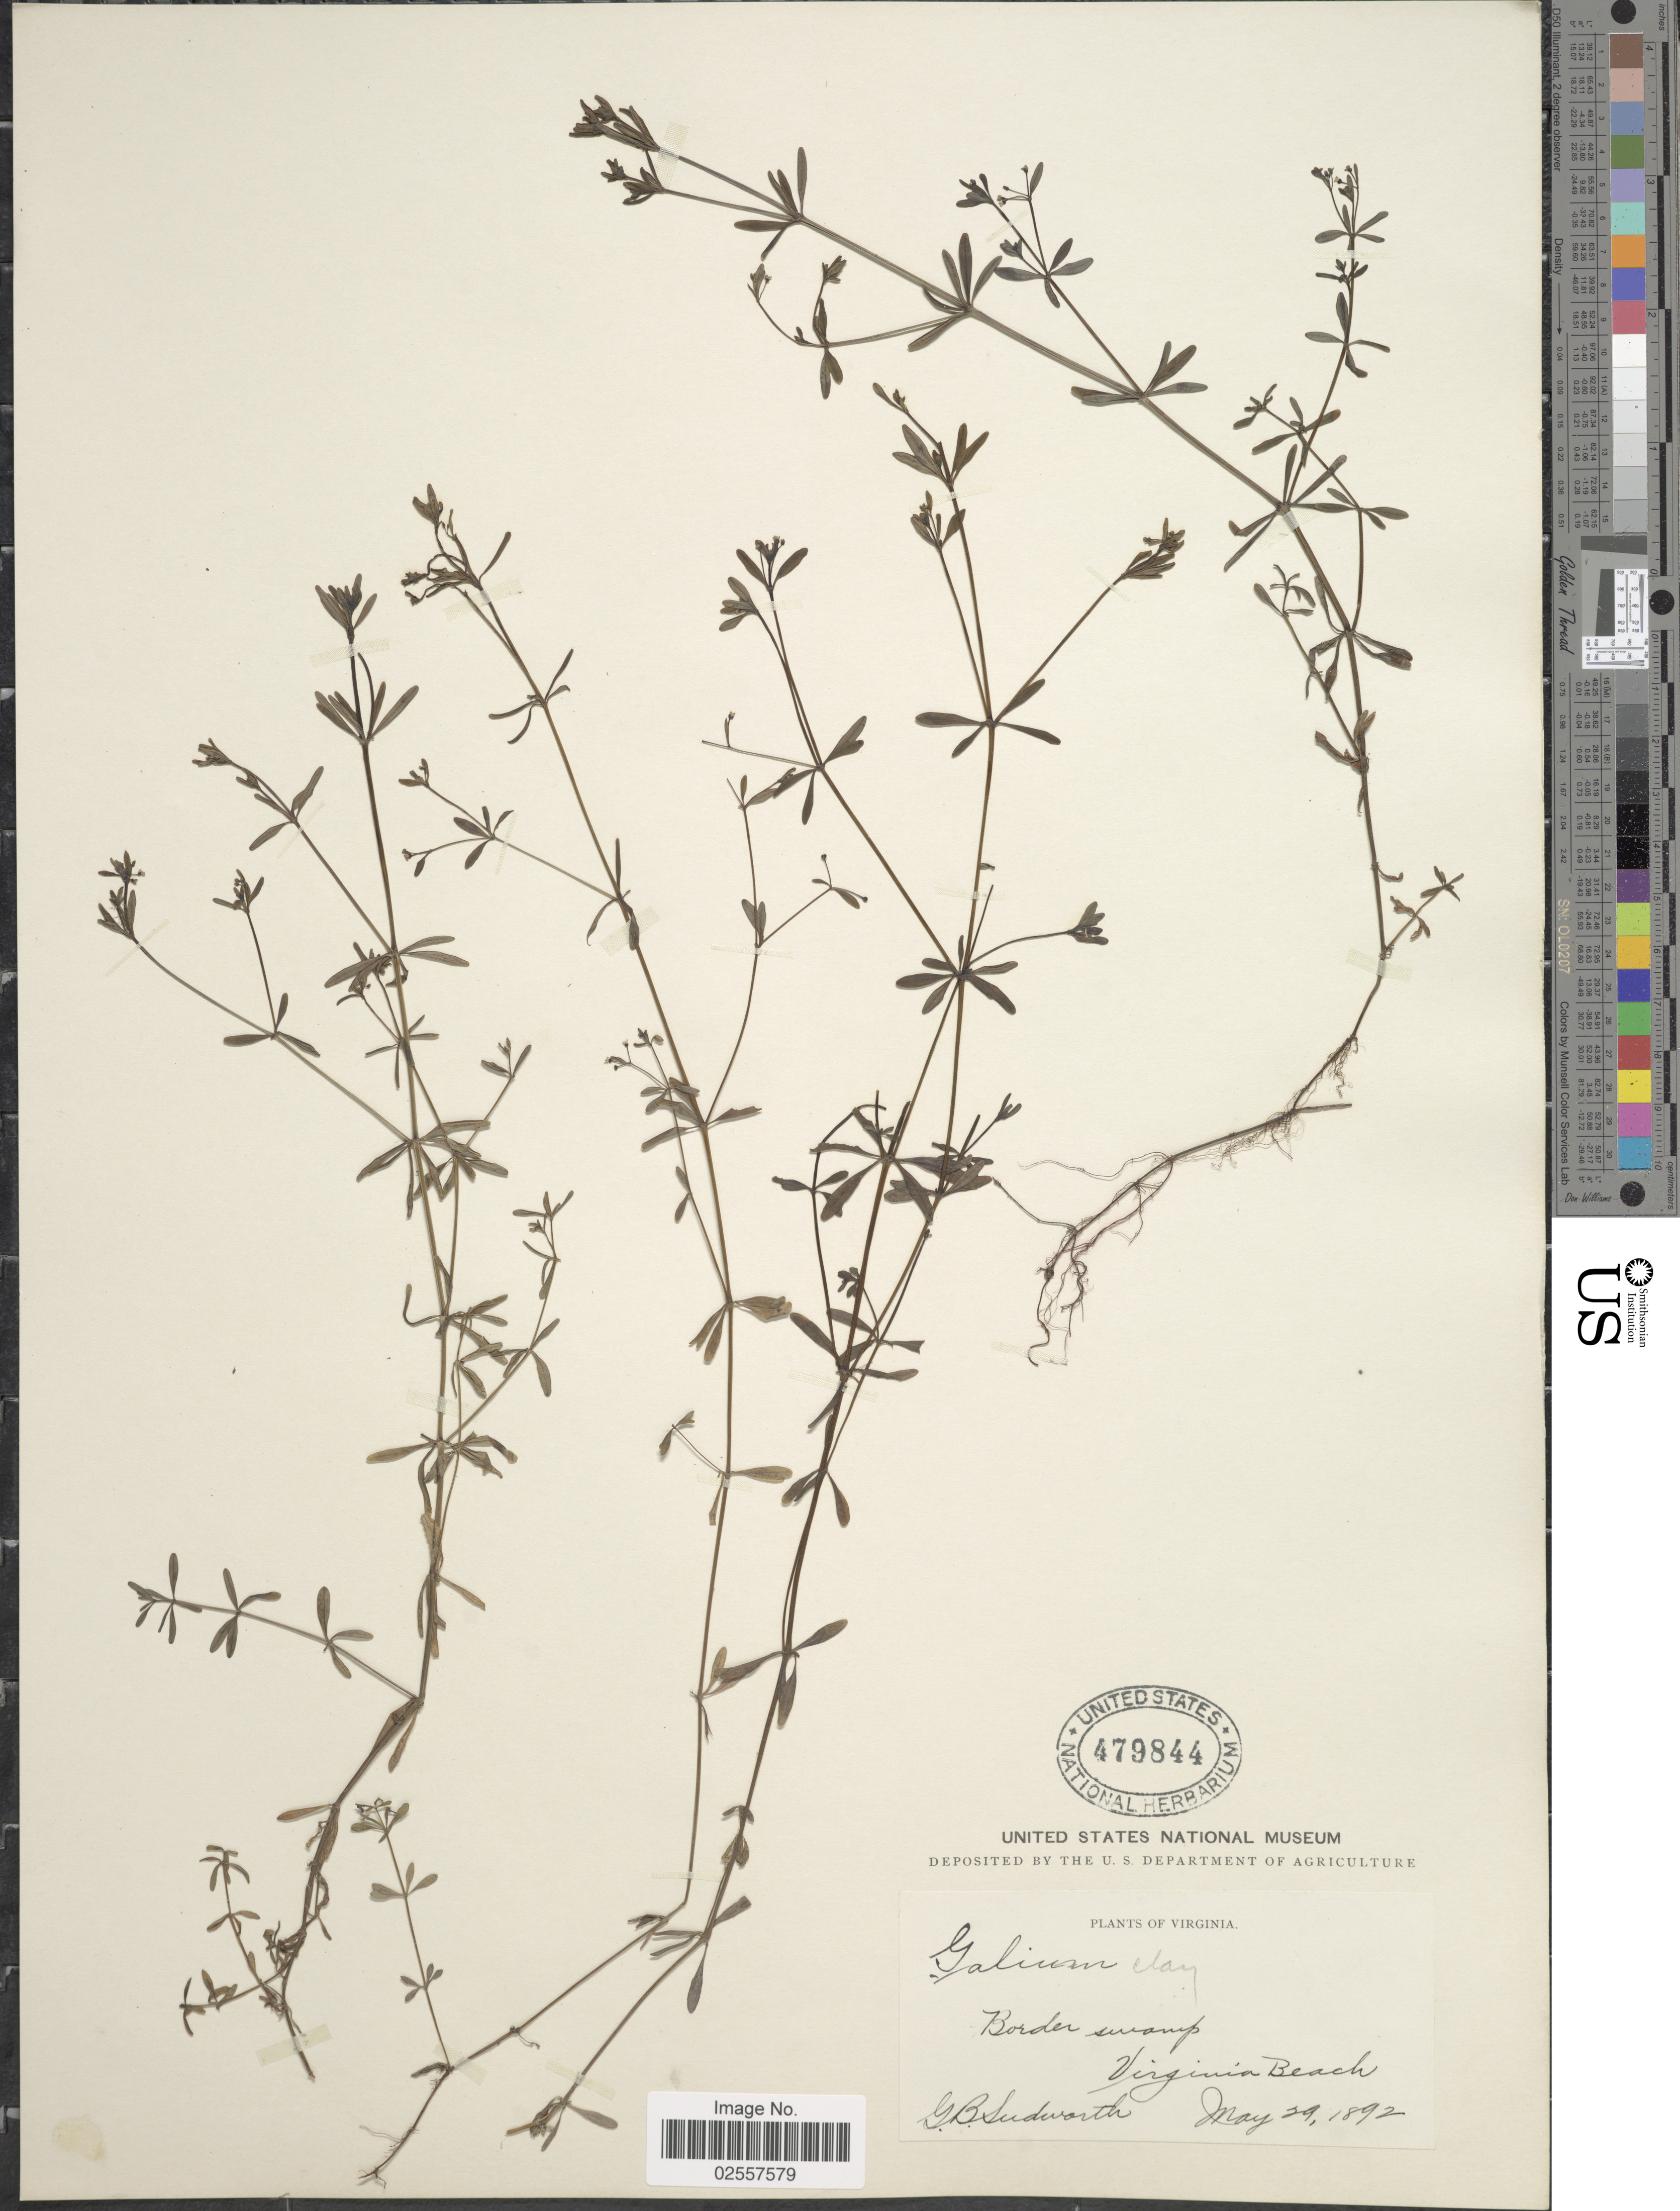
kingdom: Plantae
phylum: Tracheophyta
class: Magnoliopsida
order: Gentianales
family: Rubiaceae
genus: Galium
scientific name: Galium claytoni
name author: Michx.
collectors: G. B. Sudworth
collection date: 1892-05-29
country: United States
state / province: Virginia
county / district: City of Virginia Beach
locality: Border swamp, Virginia Beach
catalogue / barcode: US 479844